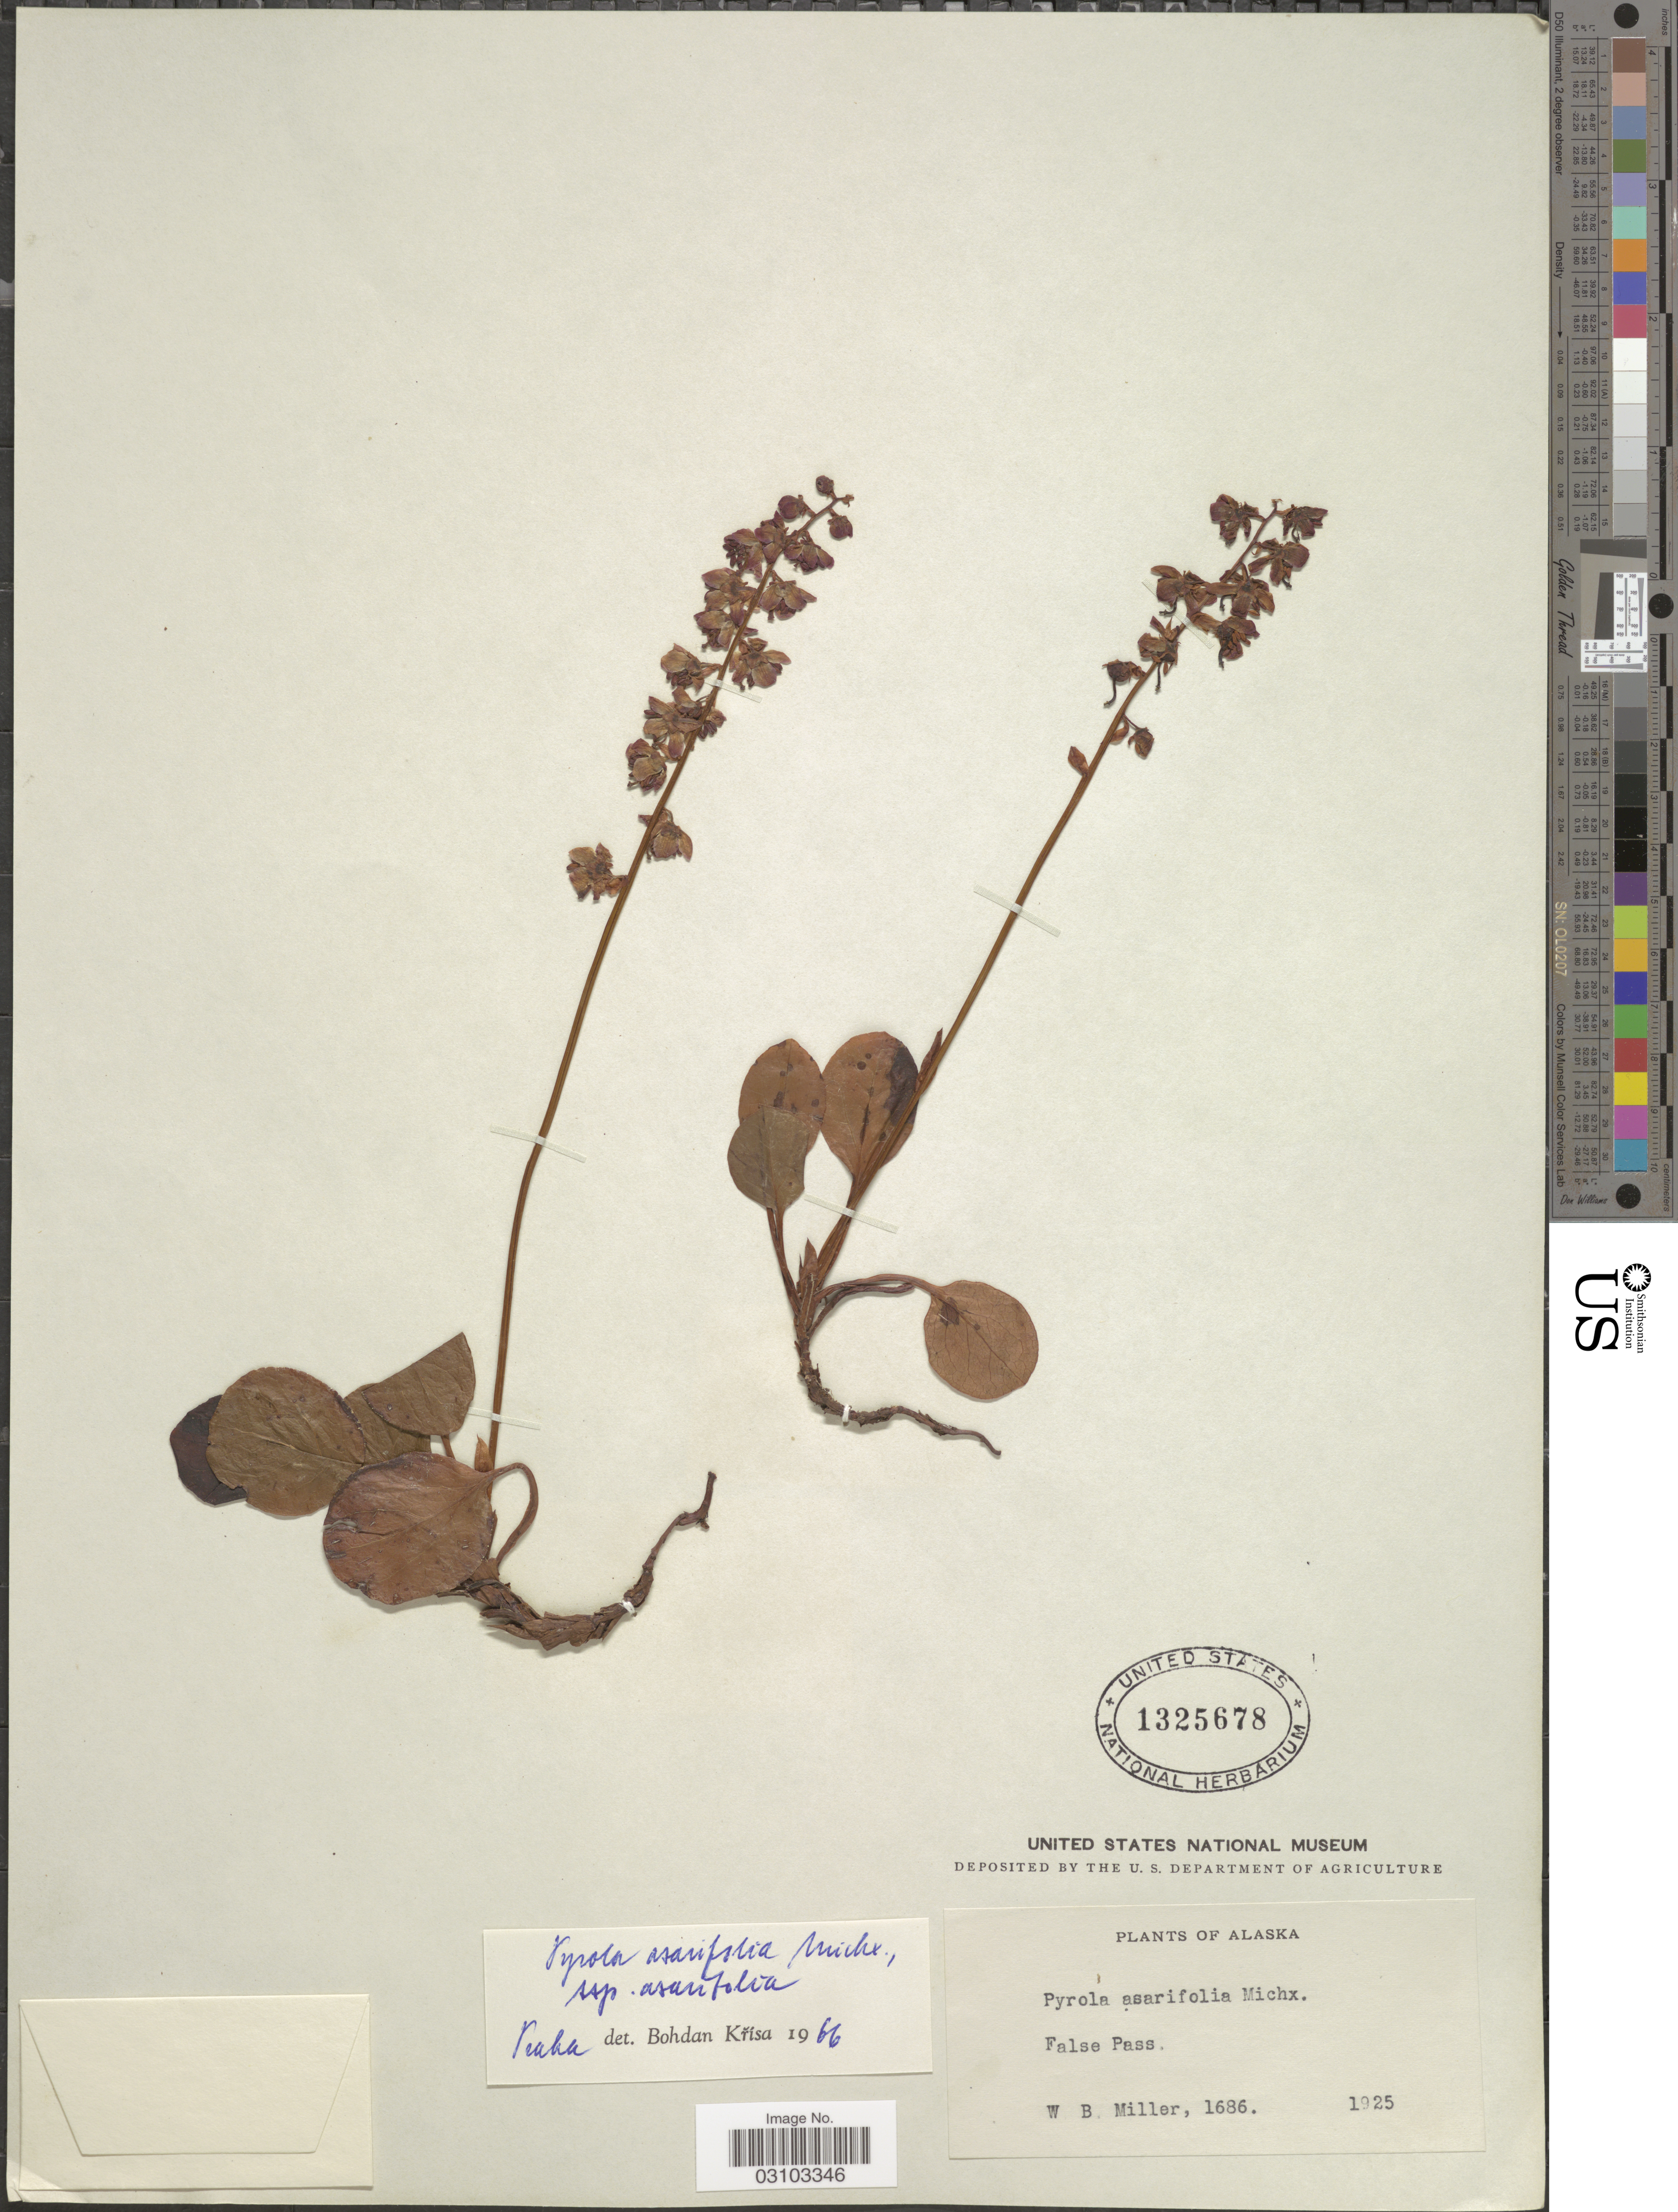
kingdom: Plantae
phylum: Tracheophyta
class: Magnoliopsida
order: Ericales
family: Ericaceae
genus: Pyrola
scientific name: Pyrola asarifolia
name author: Michx.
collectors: W. Miller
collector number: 1686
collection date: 1925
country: United States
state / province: Alaska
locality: False Pass.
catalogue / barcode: US 1325678